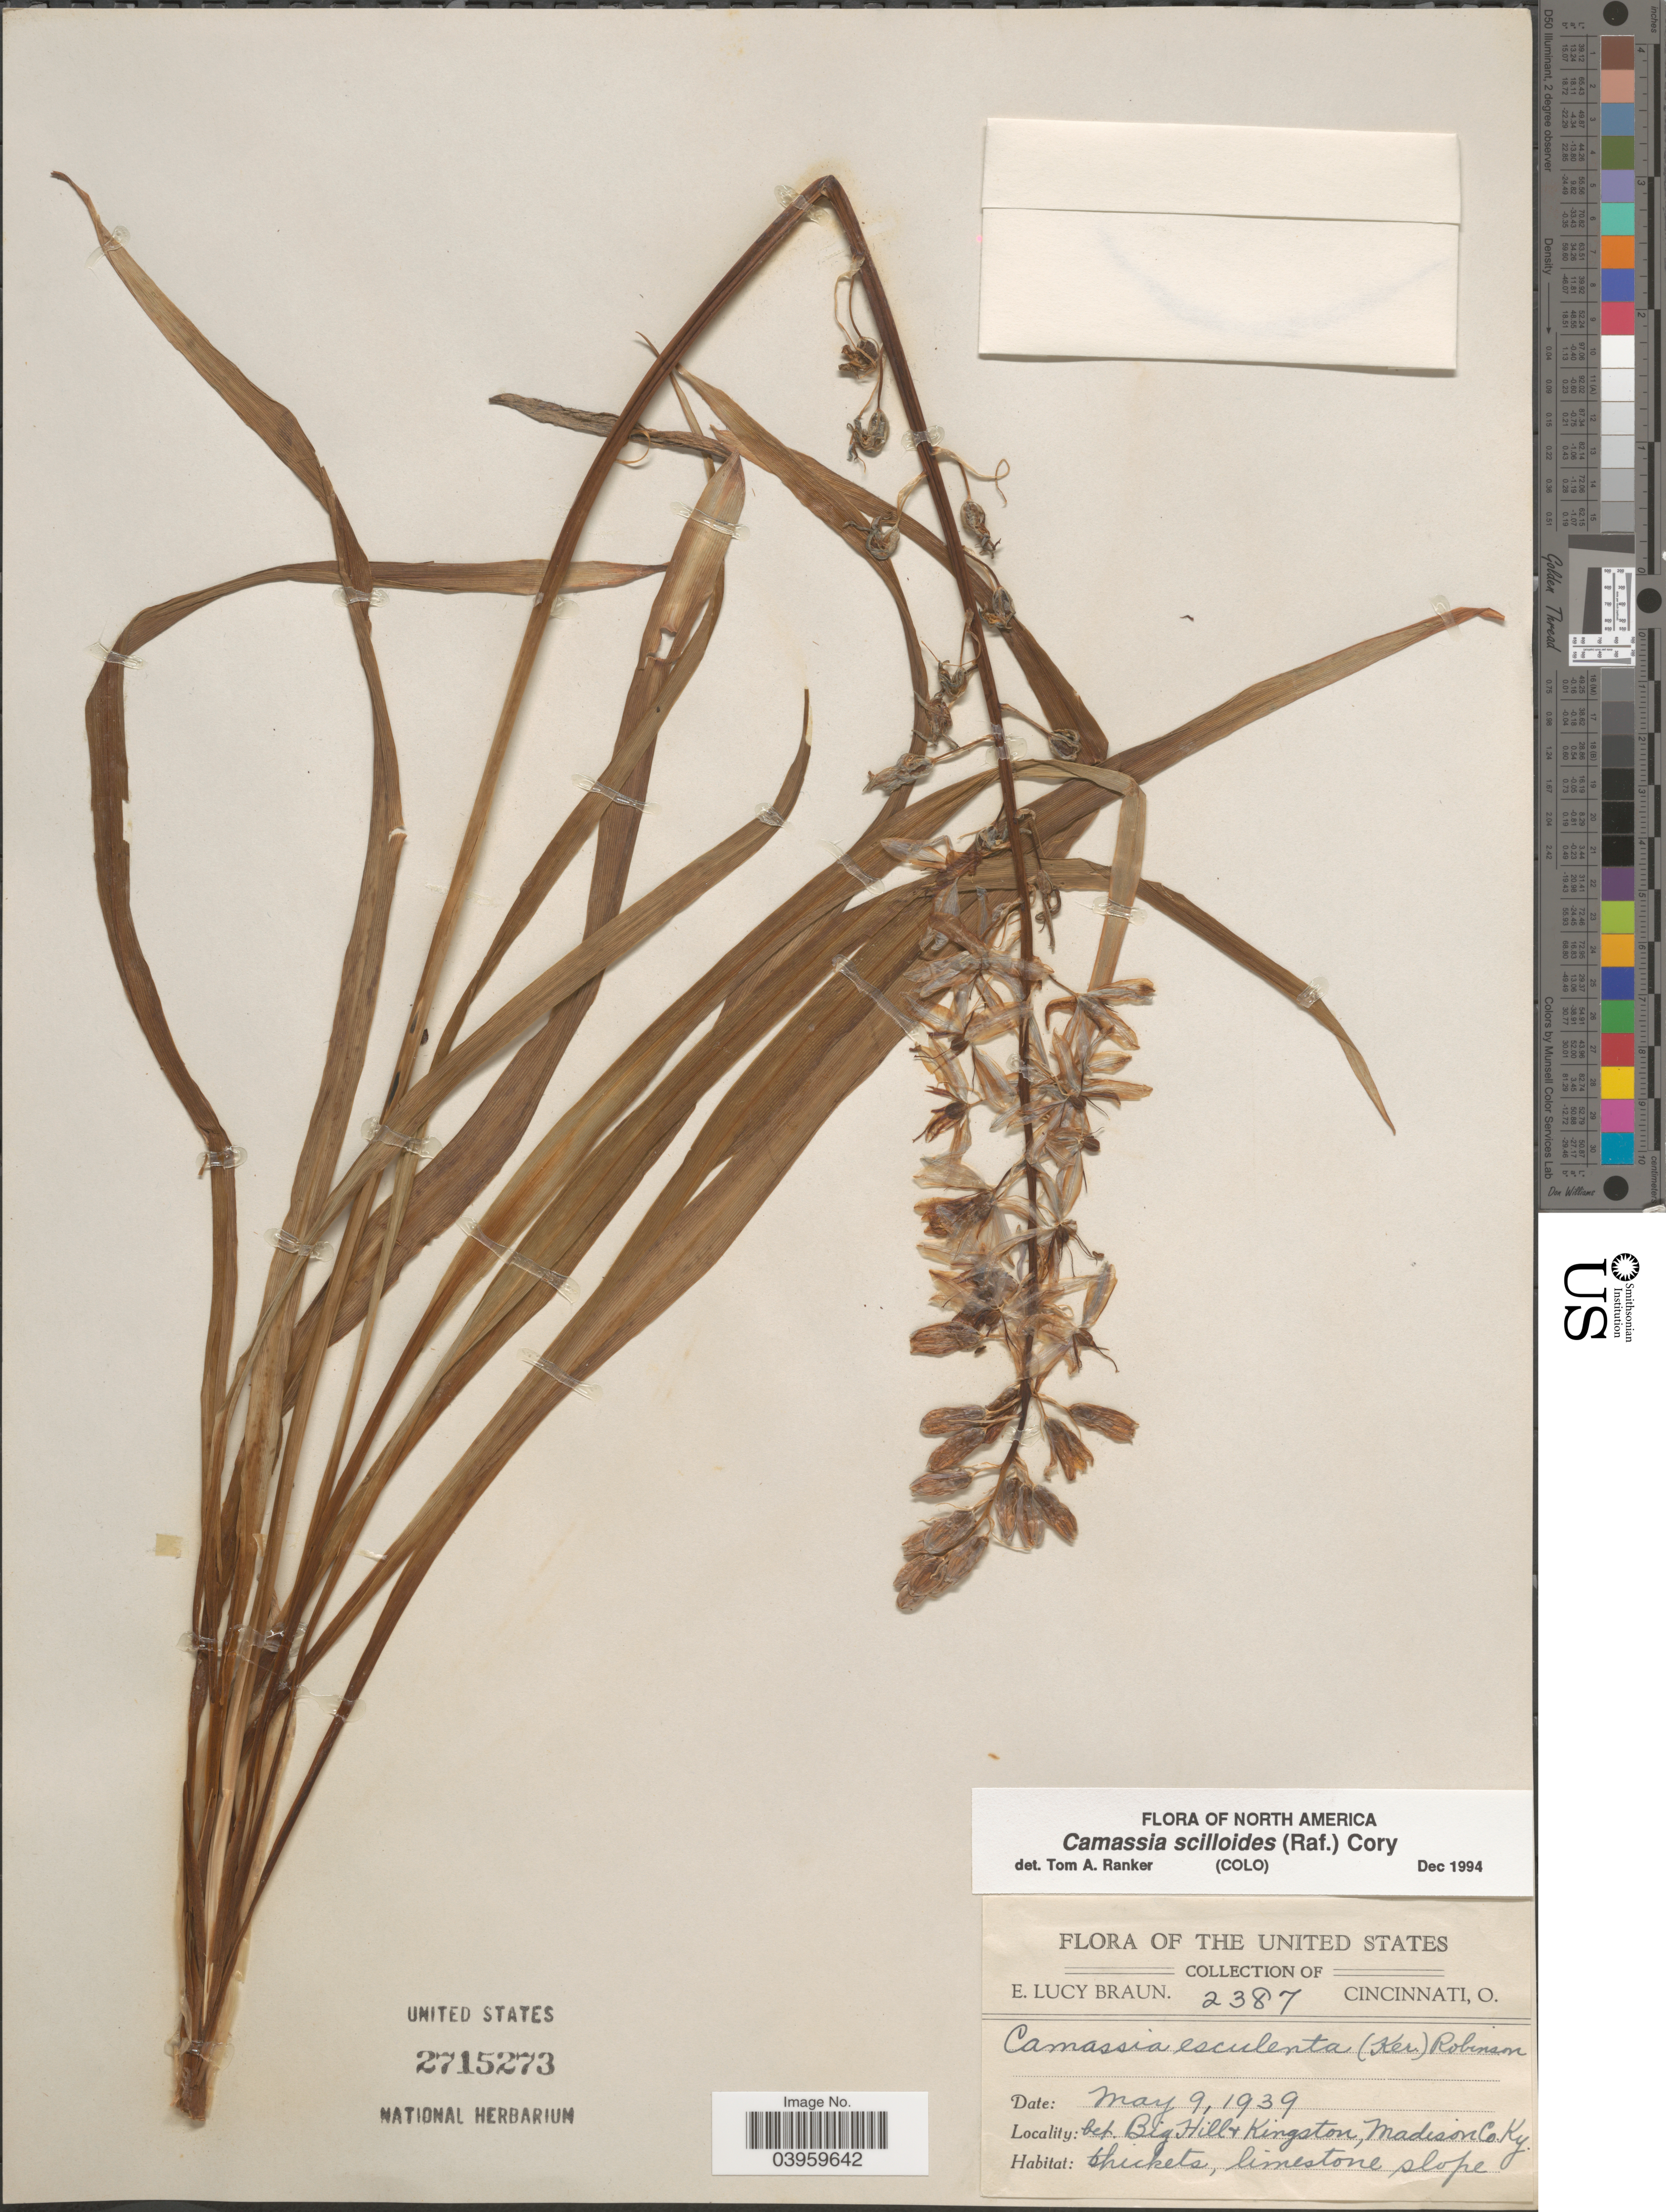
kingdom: Plantae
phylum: Tracheophyta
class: Liliopsida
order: Asparagales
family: Asparagaceae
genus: Camassia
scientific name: Camassia scilloides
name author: (Raf.) Cory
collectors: E. L. Braun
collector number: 2387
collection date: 1939-05-09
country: United States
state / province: Kentucky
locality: Bet. Big Hill & Kingston, Madison Co.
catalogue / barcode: US 2715273